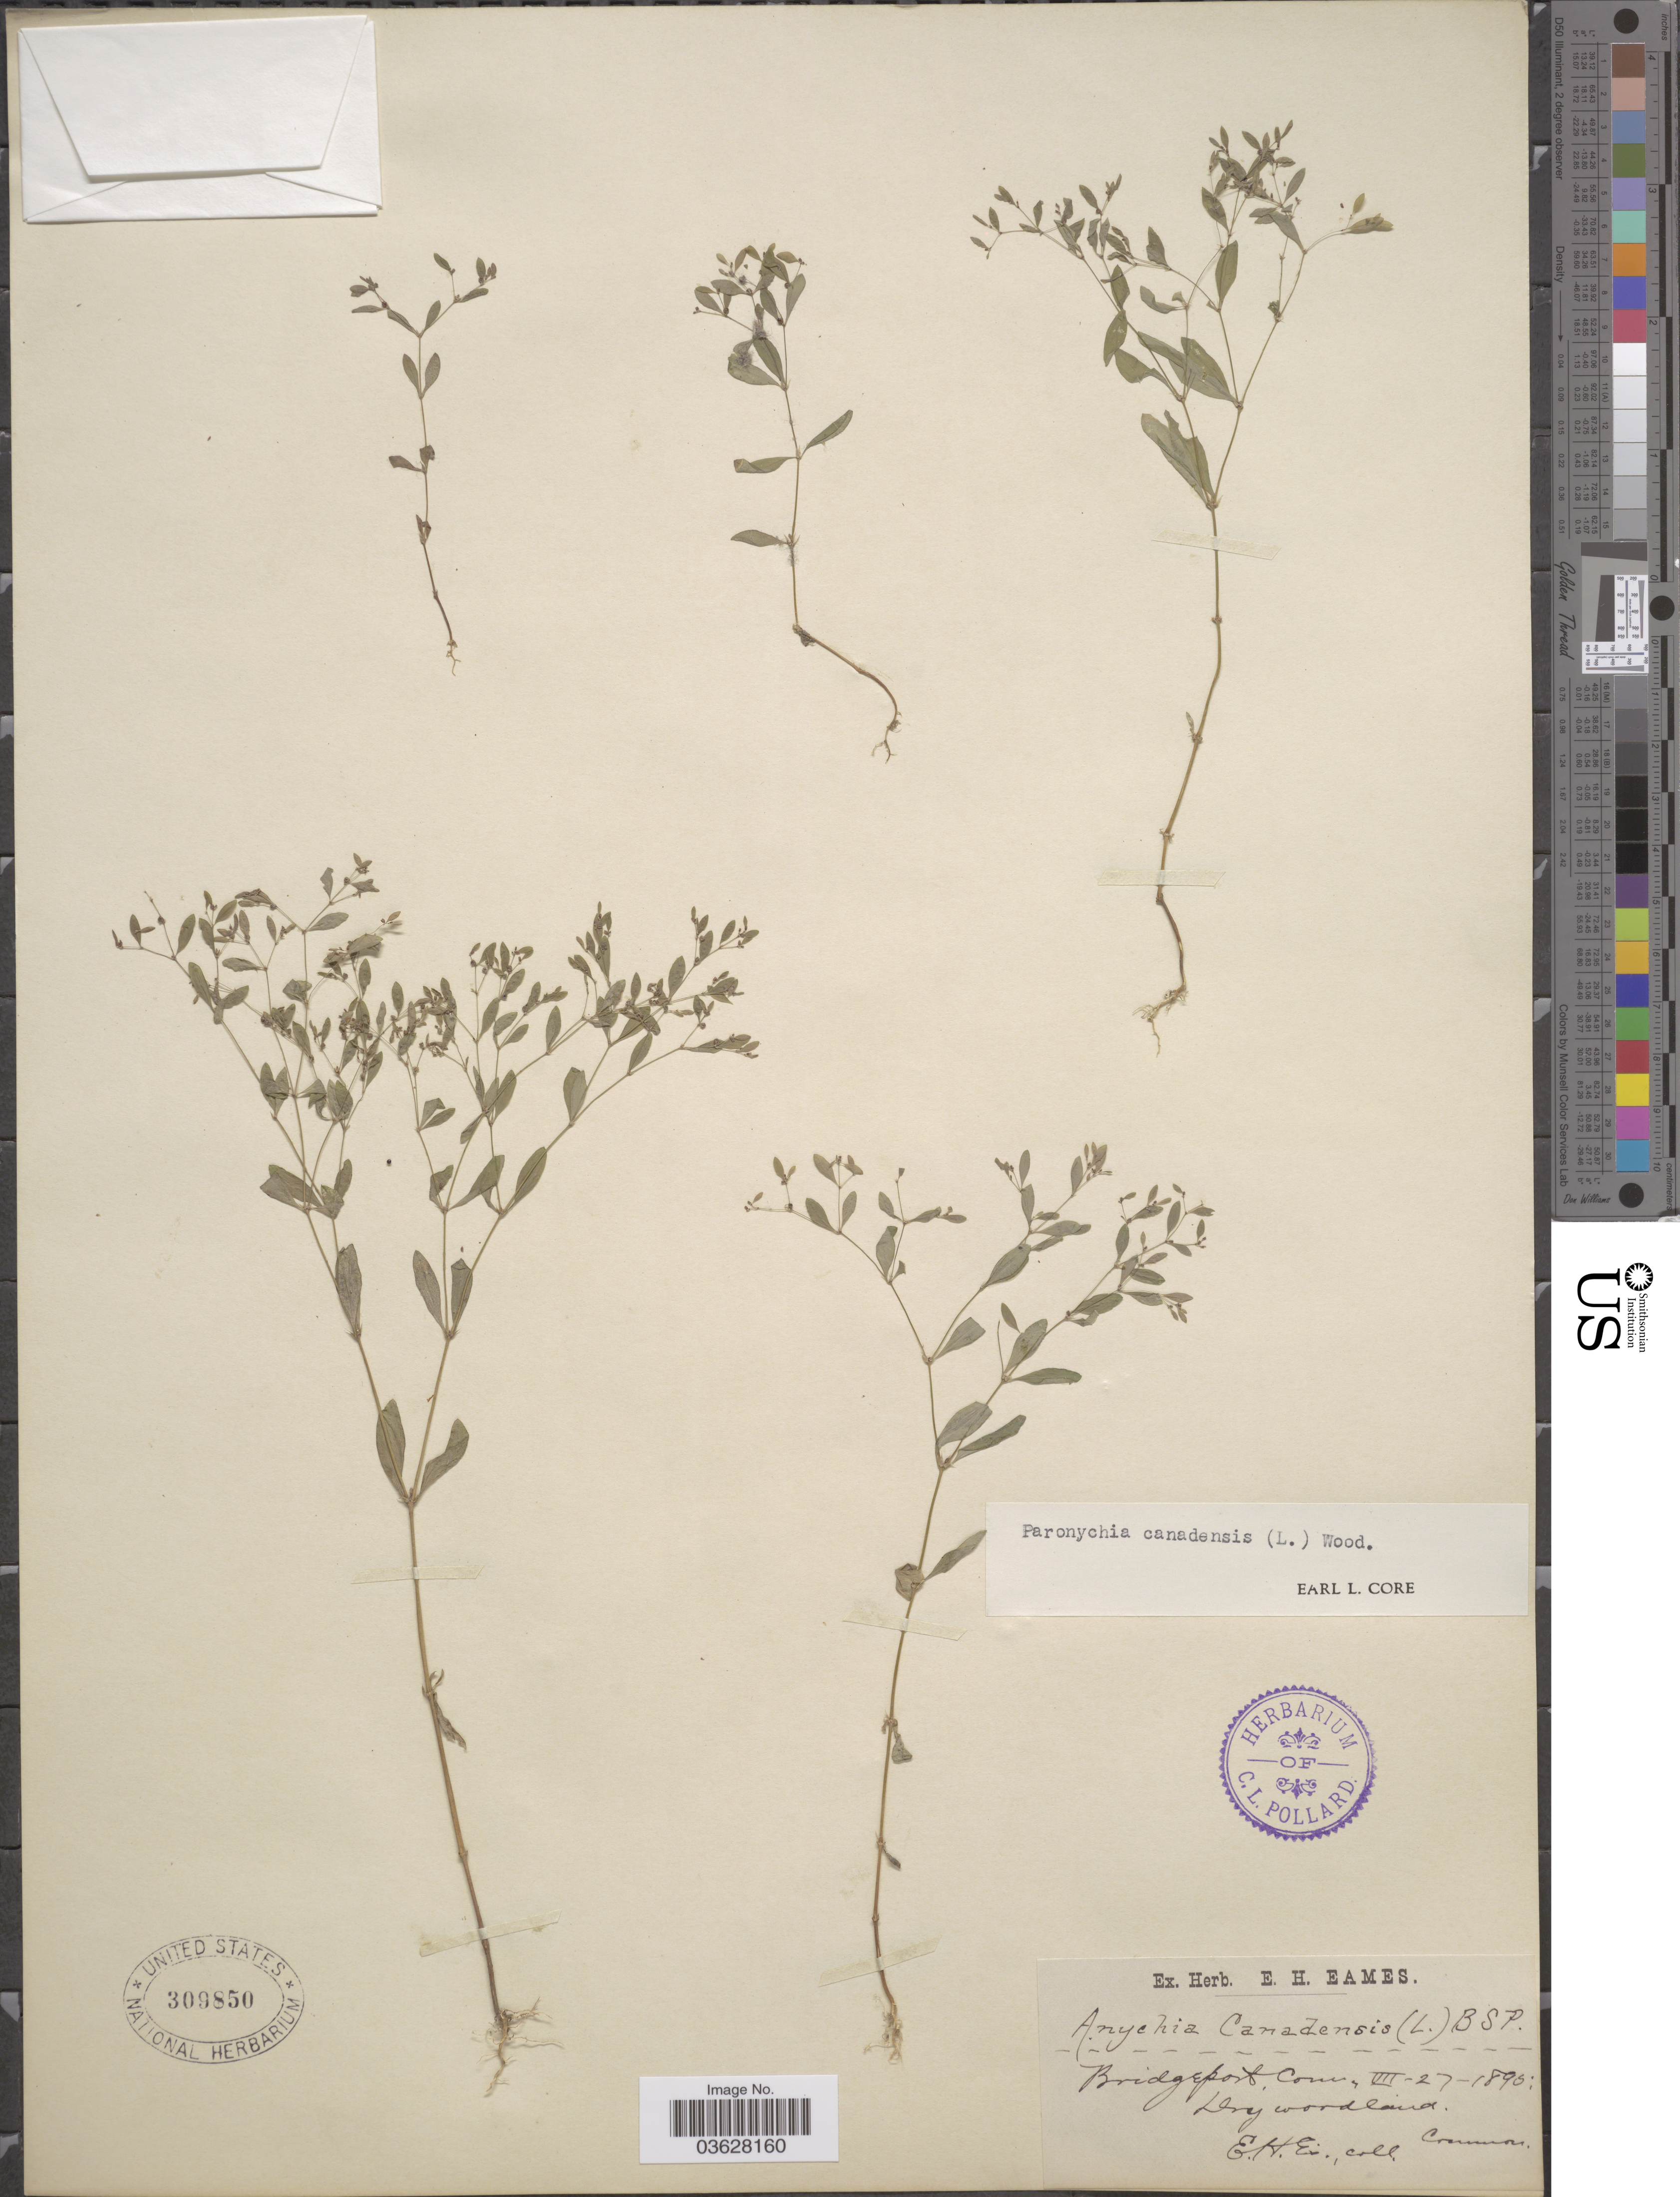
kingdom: Plantae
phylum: Tracheophyta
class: Magnoliopsida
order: Caryophyllales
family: Caryophyllaceae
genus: Paronychia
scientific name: Paronychia canadensis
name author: (L.) Alph. Wood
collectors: E. H. Eames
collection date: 1895-07-27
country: United States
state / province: Connecticut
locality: Bridgeport.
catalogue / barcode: US 309850